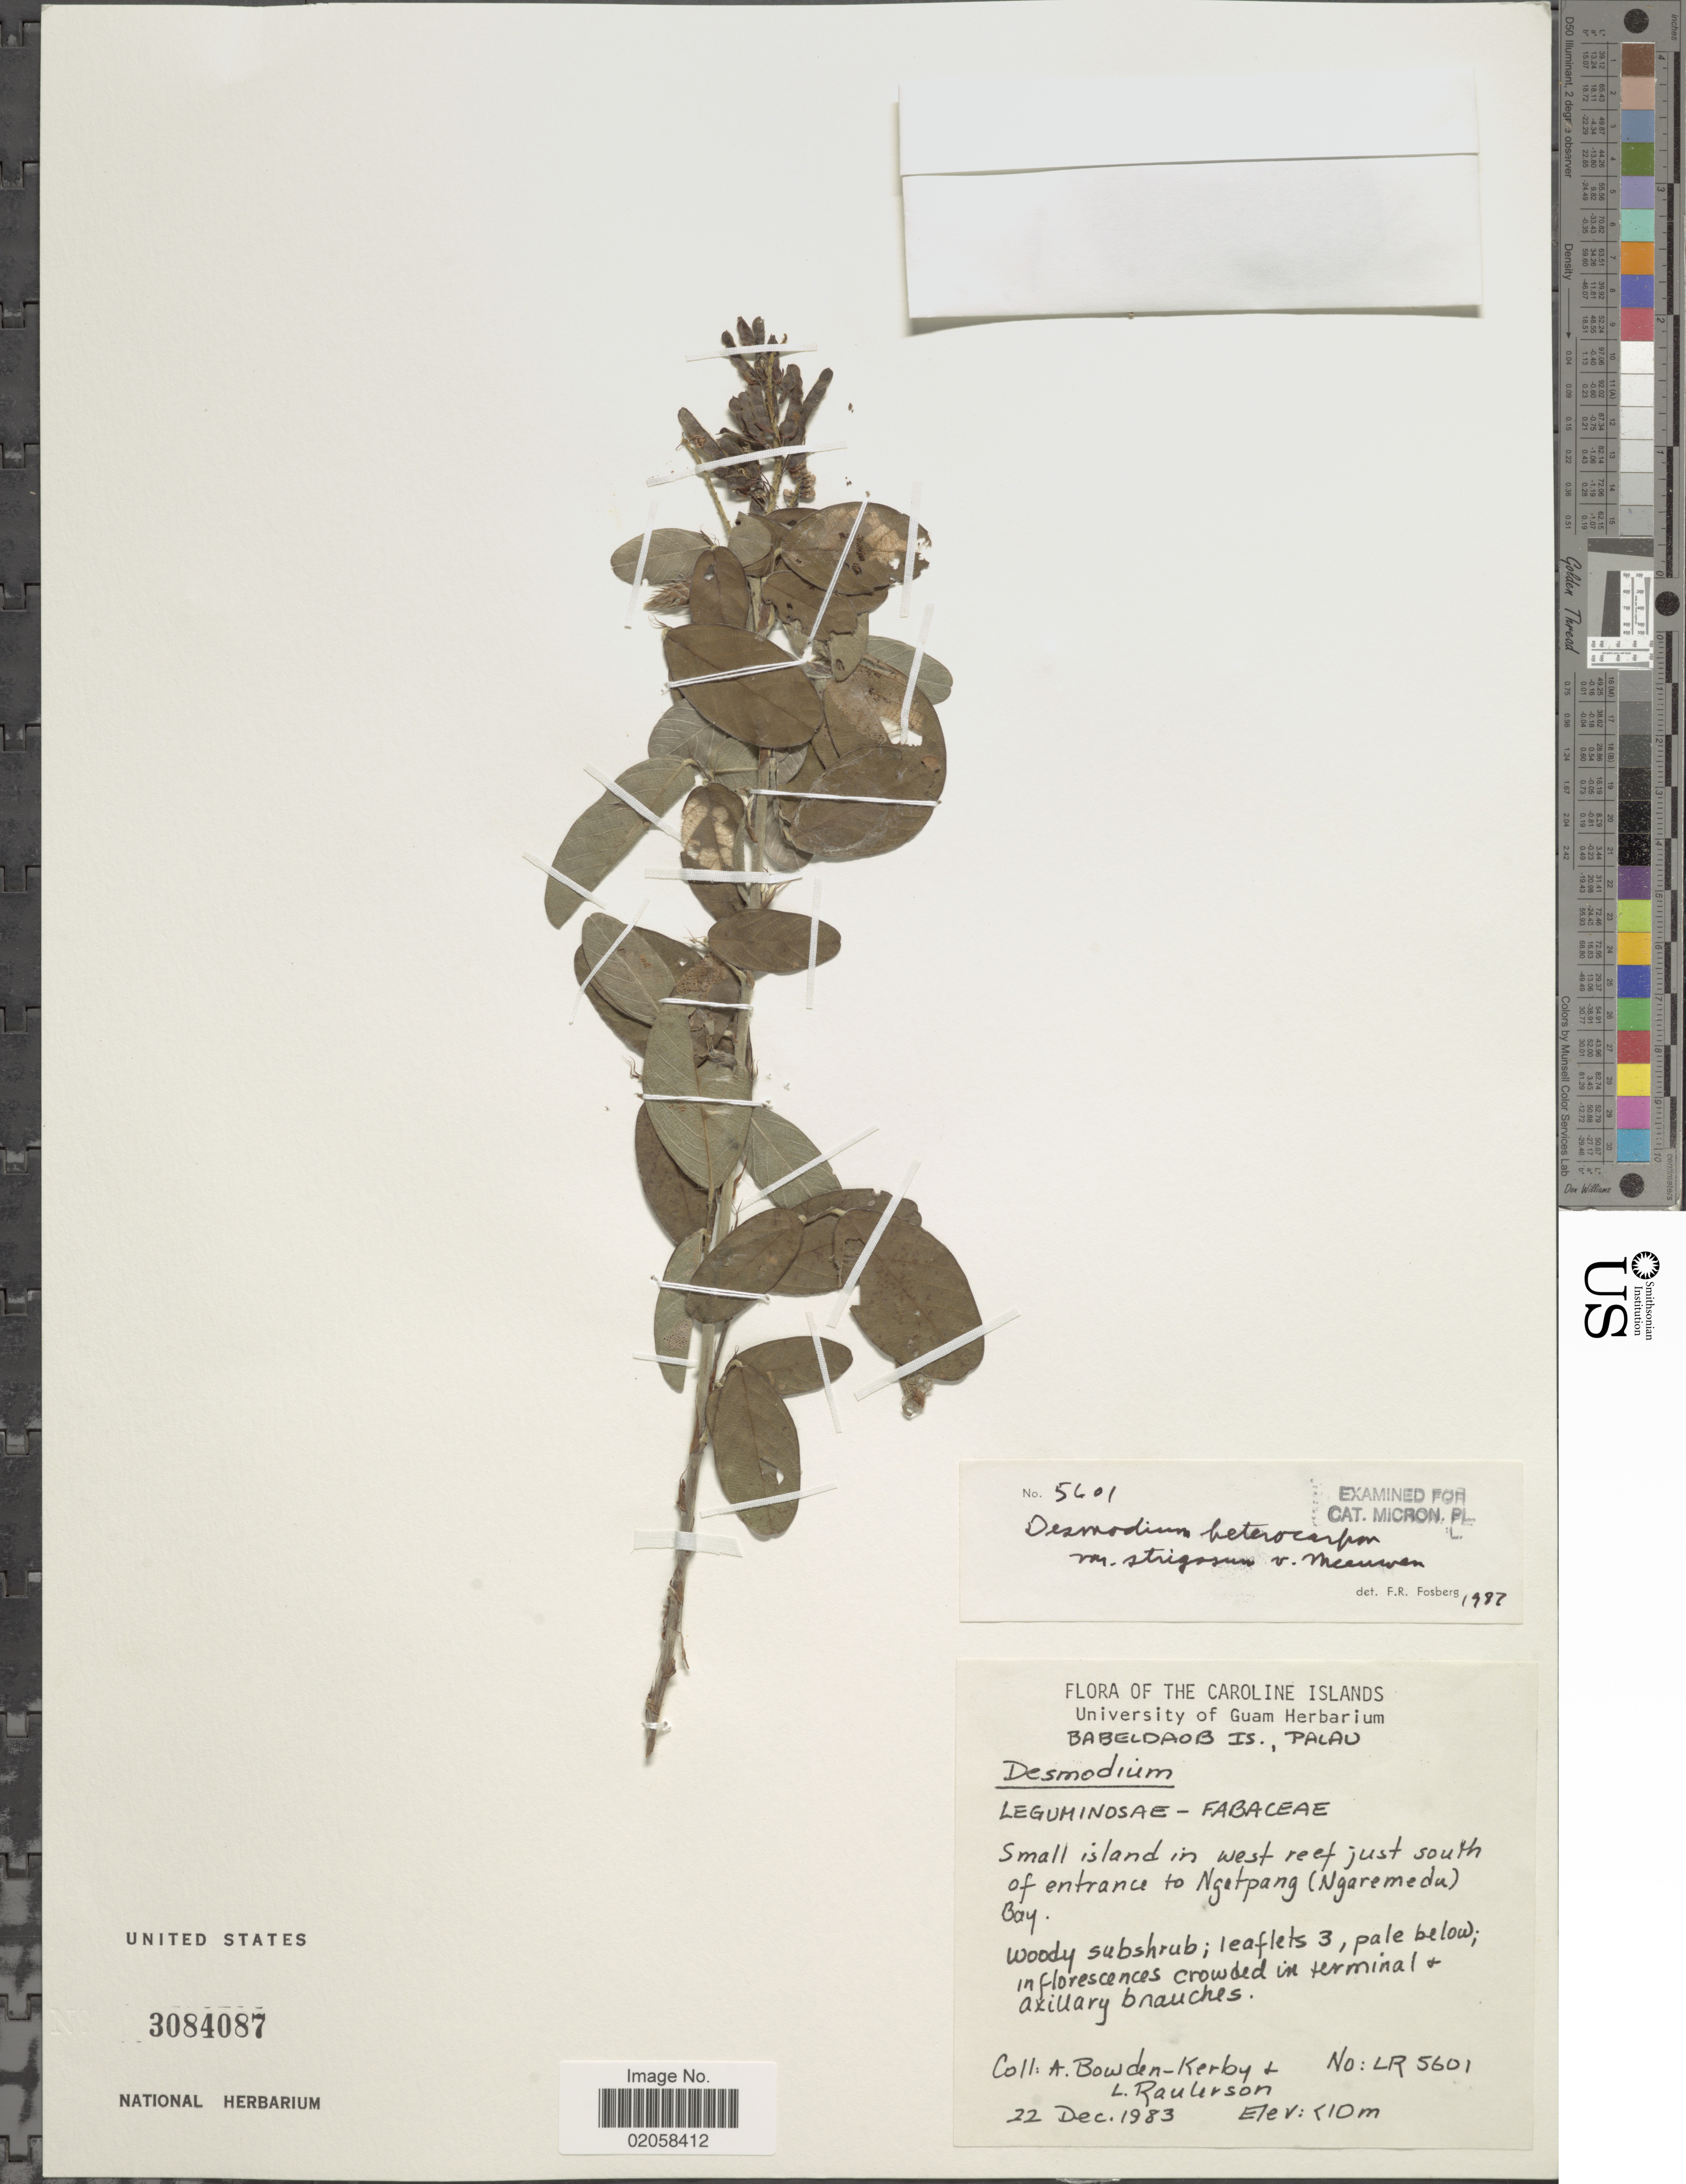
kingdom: Plantae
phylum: Tracheophyta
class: Magnoliopsida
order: Fabales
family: Fabaceae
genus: Grona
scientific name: Grona heterocarpos var. strigosa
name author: (Meeuwen) H. Ohashi & K. Ohashi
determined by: Strong, Mark T., (BOT), Smithsonian Institution - National Museum of Natural History (UNITED STATES)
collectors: A. Bowden-Kerby & L. Raulerson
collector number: LR5601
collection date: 1983-12-22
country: Palau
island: Babeldaob [Babelthuap]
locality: The Caroline Islands, Babeldaob Is., Palau, small island in west reef just south of entrance yo Ngetoang (Ngaremedu) Bay.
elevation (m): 10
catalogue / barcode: US 3084087